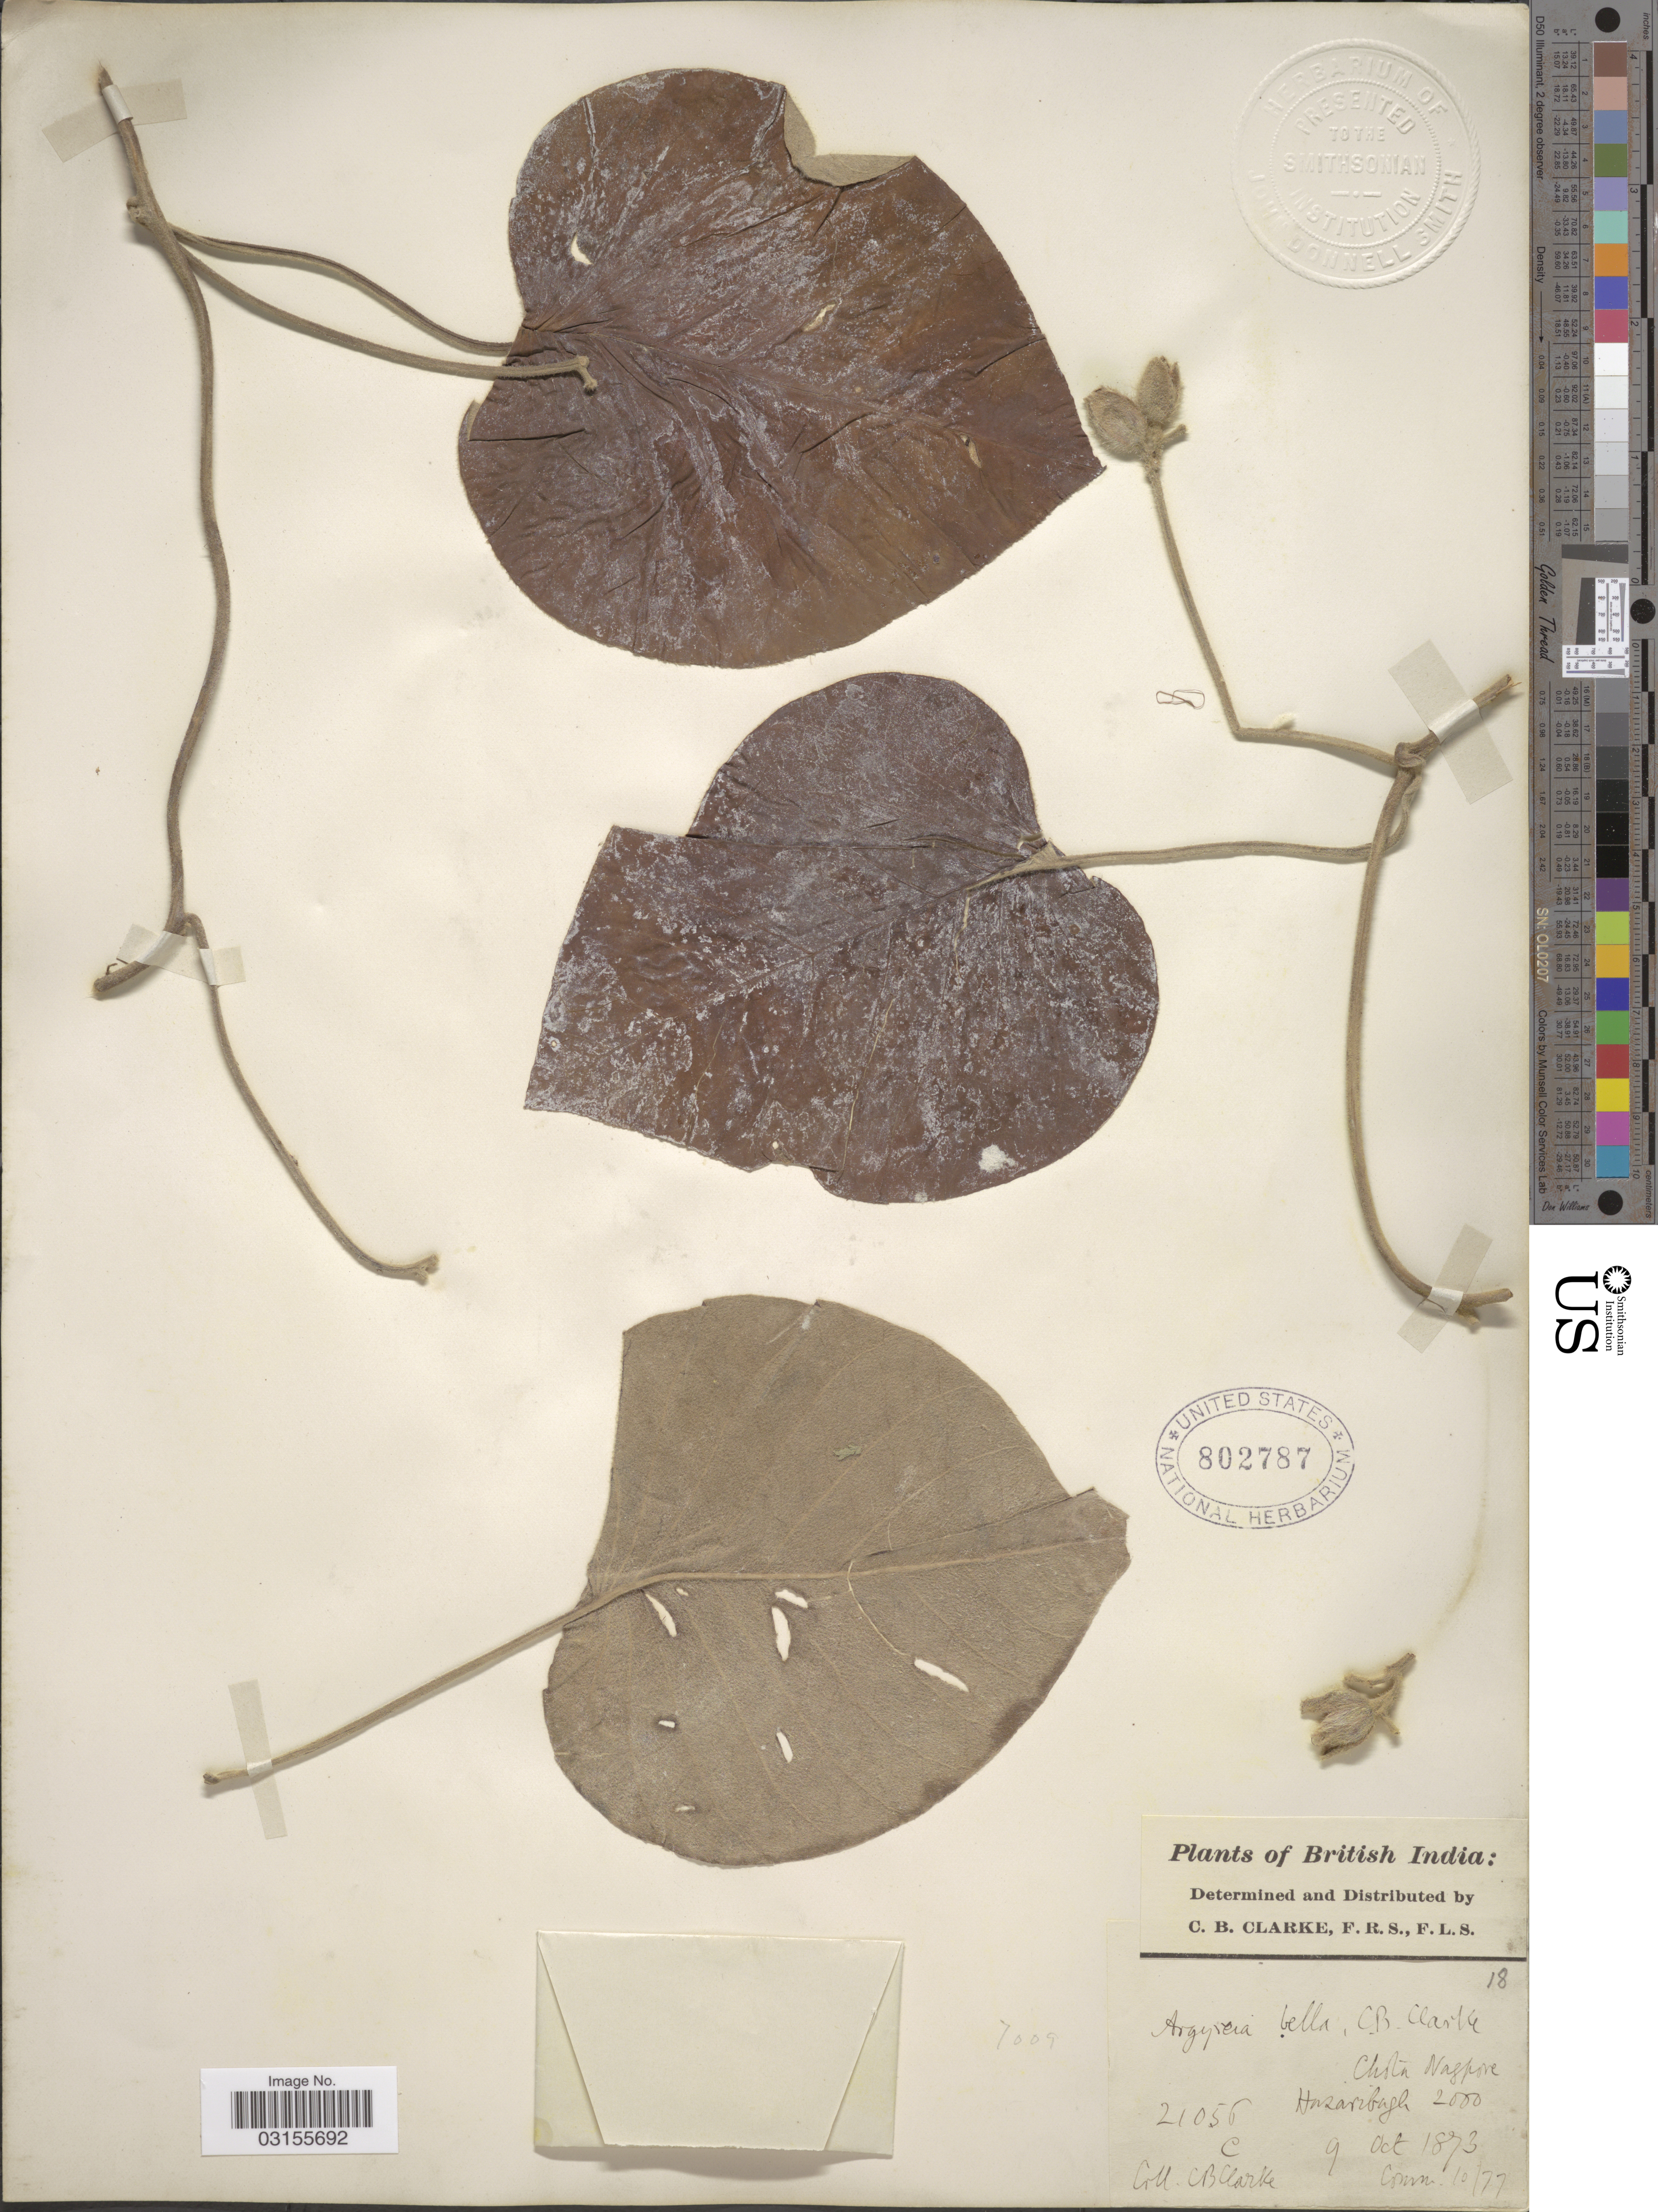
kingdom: Plantae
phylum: Tracheophyta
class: Magnoliopsida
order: Solanales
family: Convolvulaceae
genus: Argyreia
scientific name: Argyreia bella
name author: Raizada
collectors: C. B. Clarke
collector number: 21056C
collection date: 1873-10-09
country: India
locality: British India. Chota Nagpore. Hazaribagh.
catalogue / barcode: US 802787